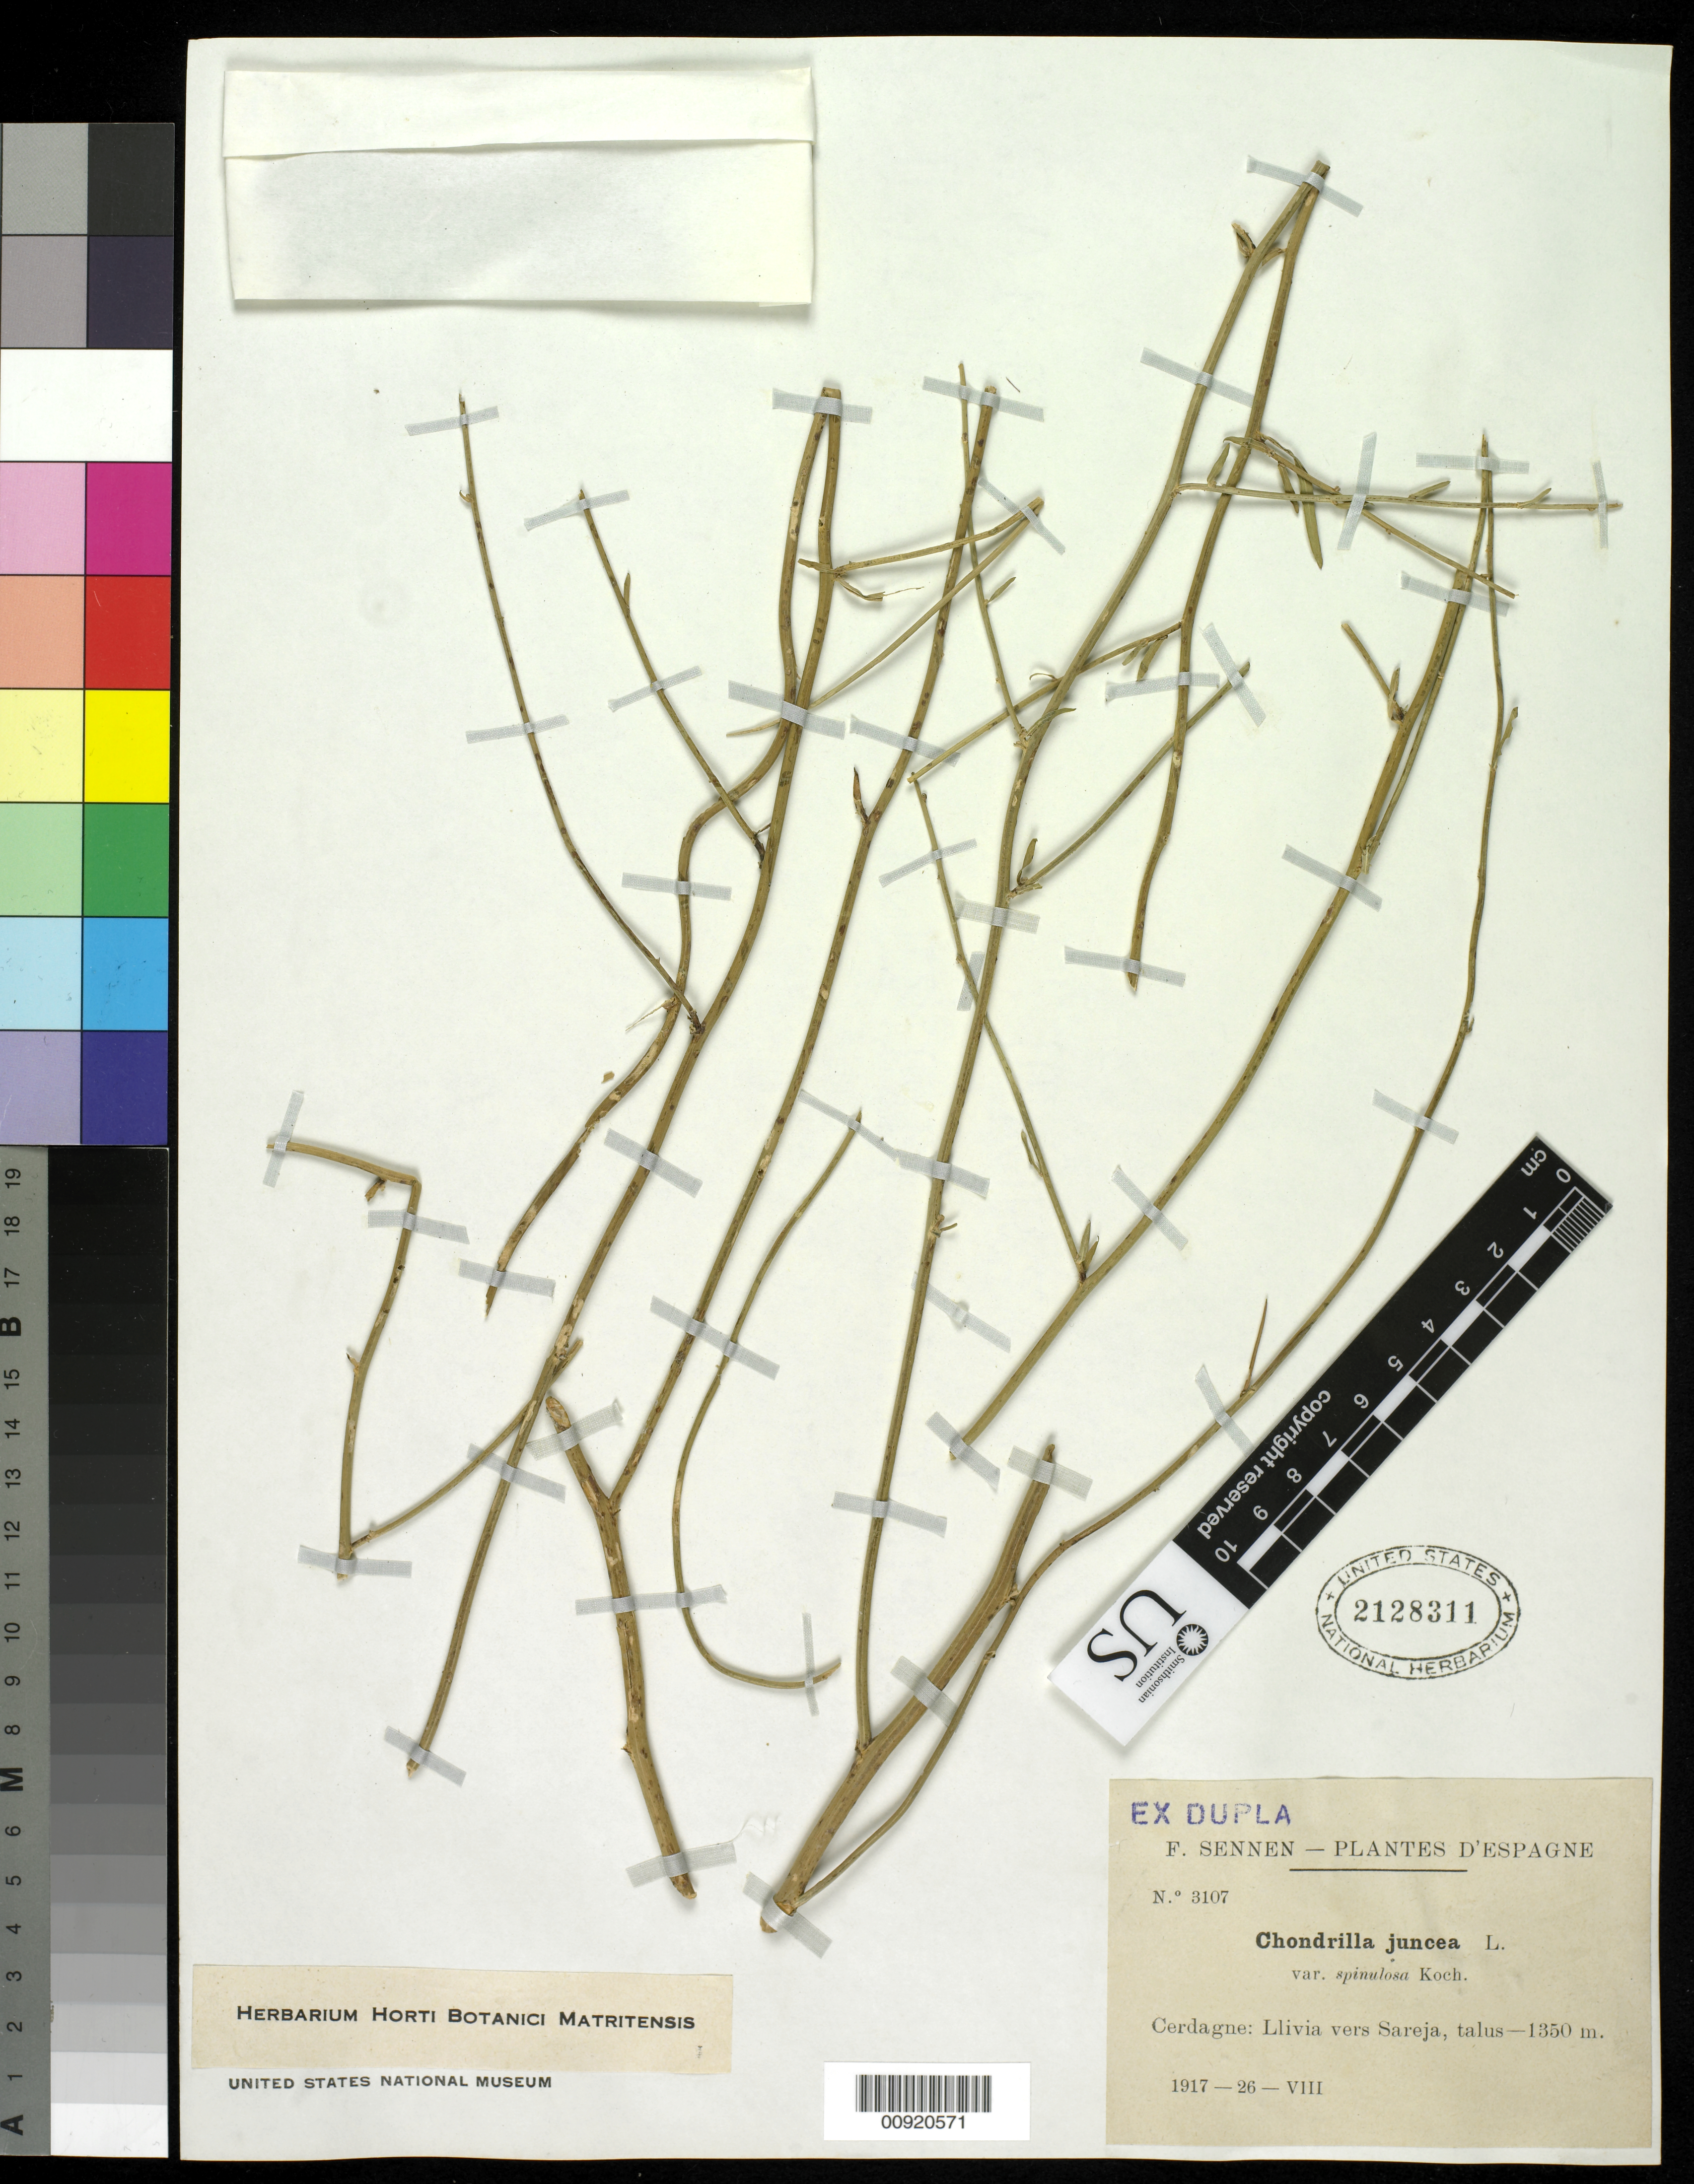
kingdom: Plantae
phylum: Tracheophyta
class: Magnoliopsida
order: Asterales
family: Asteraceae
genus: Chondrilla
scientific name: Chondrilla juncea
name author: L.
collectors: E. Sennen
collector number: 3107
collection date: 1917-08-26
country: Spain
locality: Cerdagne: Llivia vers Sareja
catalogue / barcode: US 2128311